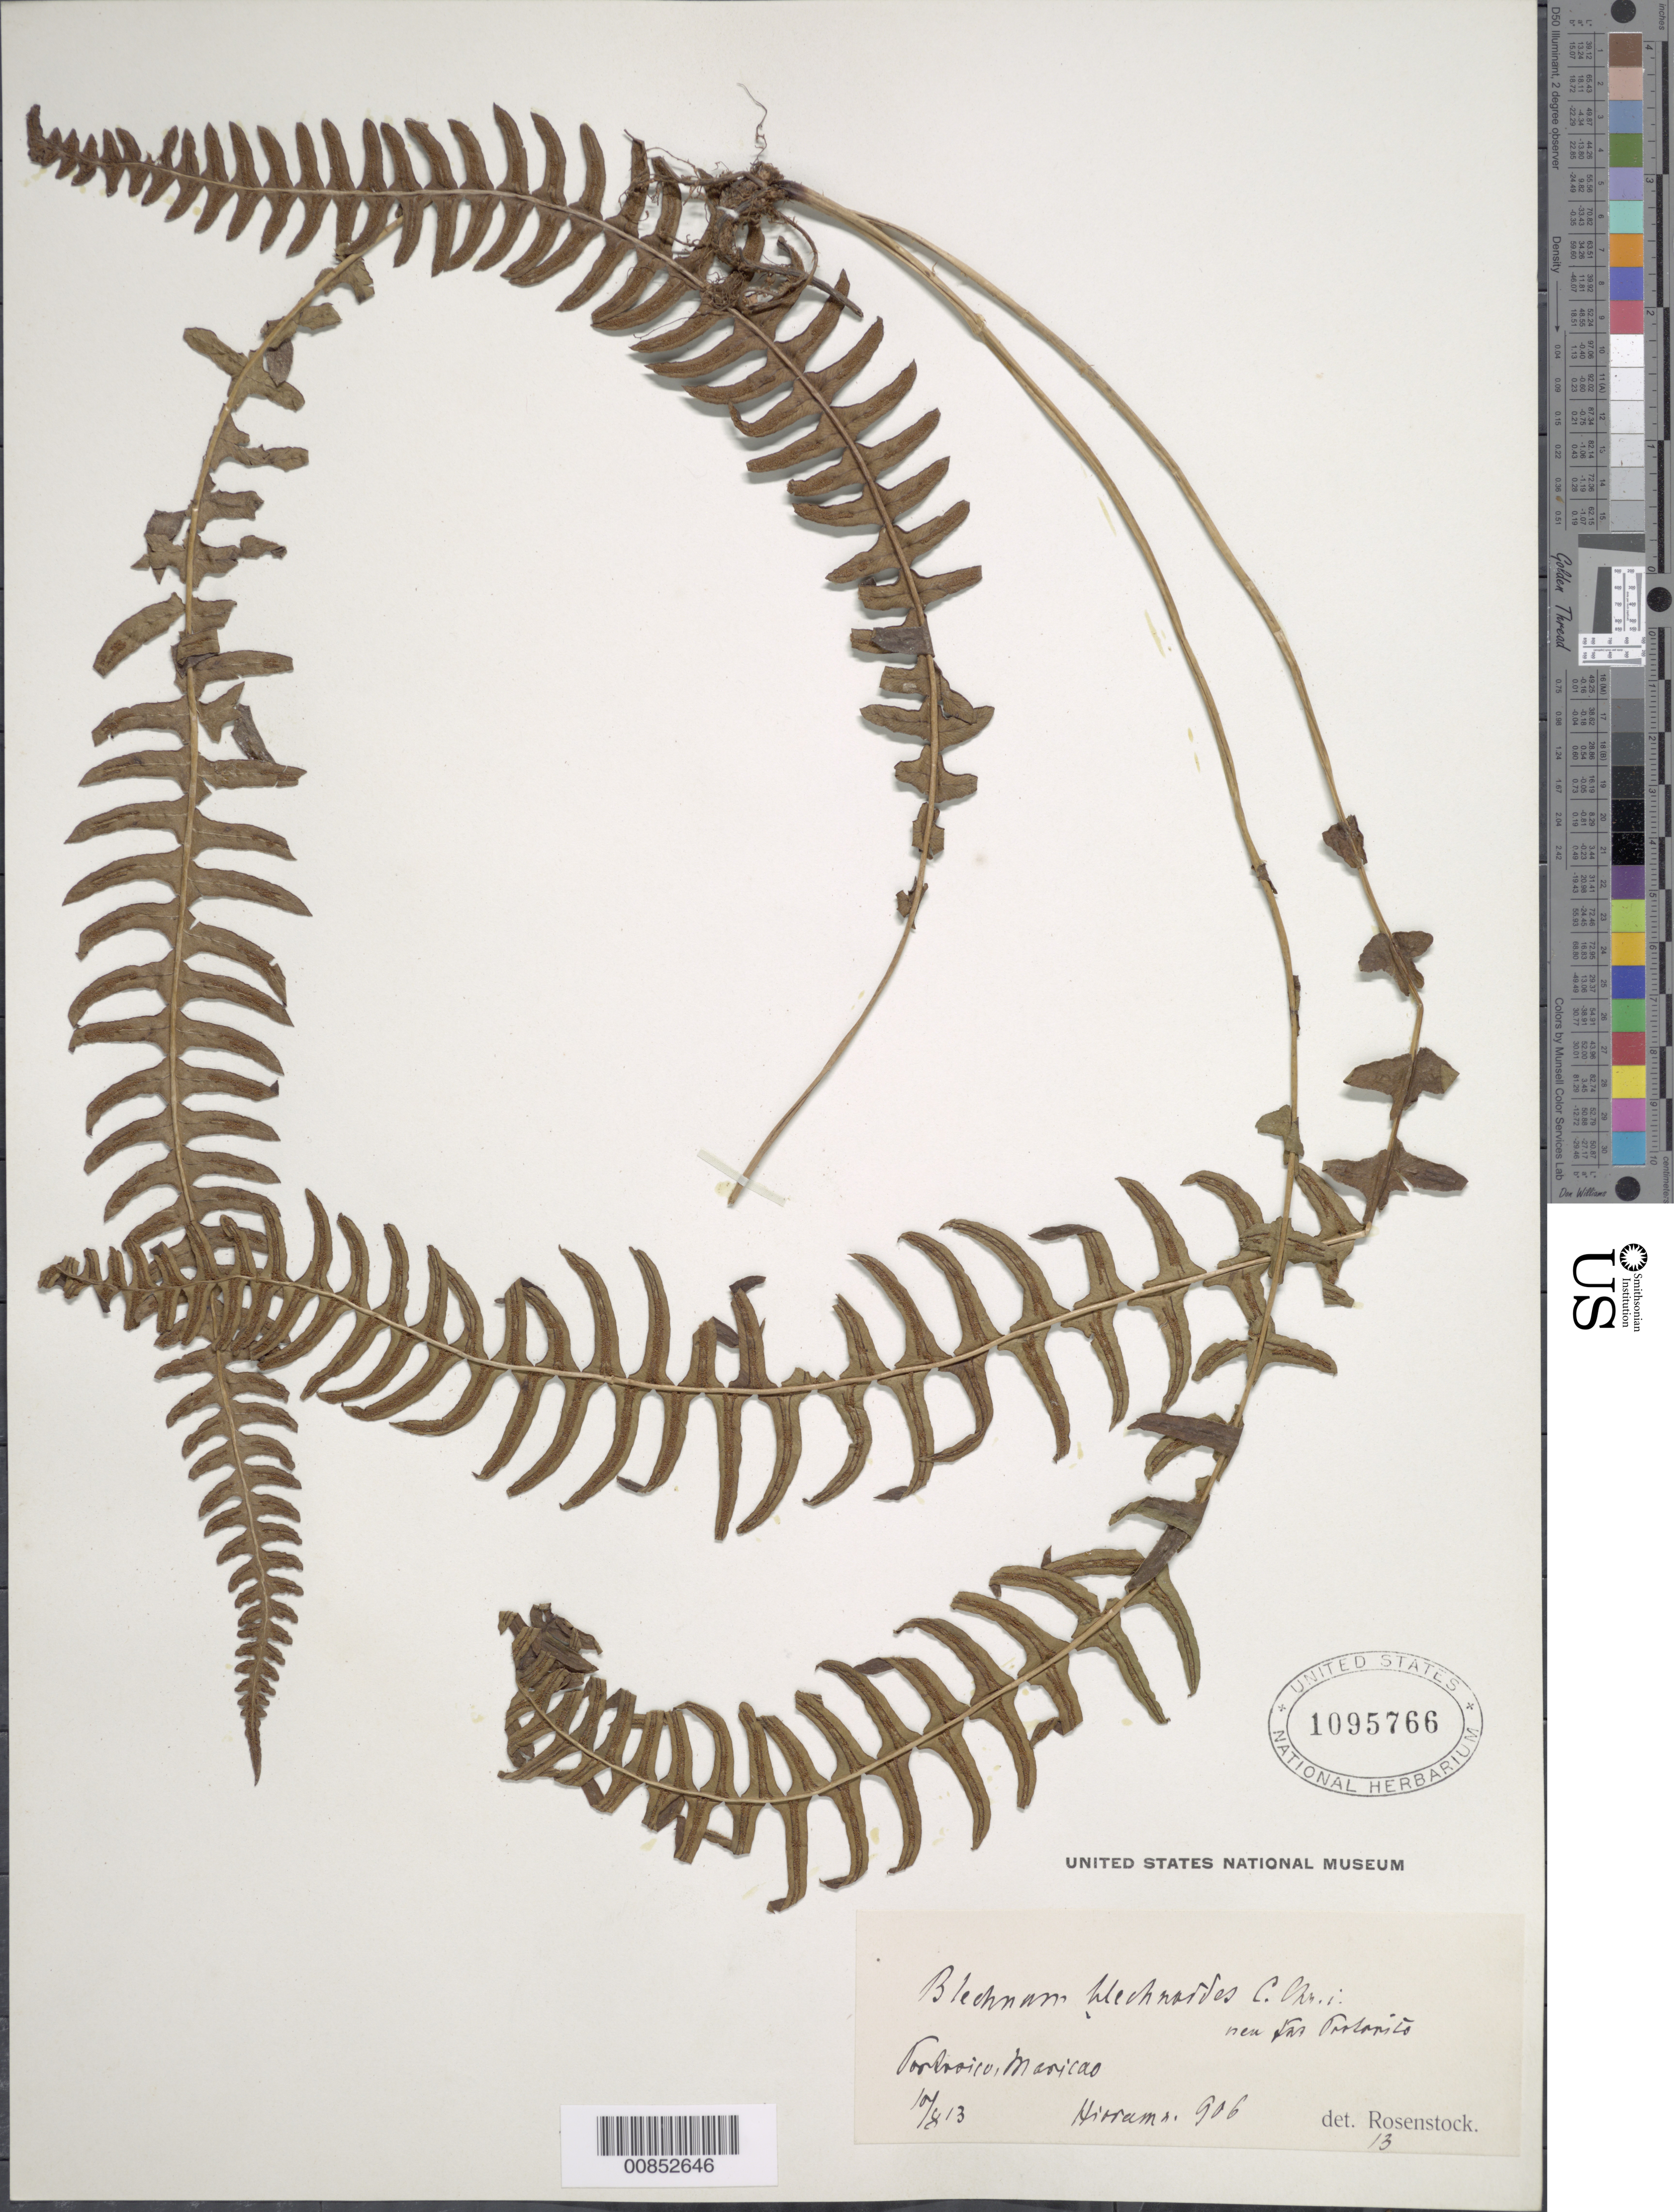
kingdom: Plantae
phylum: Tracheophyta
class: Polypodiopsida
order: Polypodiales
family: Blechnaceae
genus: Blechnum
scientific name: Blechnum unilaterale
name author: Sw.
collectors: Bro. Hioram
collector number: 906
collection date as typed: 10 Aug 1913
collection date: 1913-08-10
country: Puerto Rico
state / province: Maricao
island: Puerto Rico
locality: Maricao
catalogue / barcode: US 1095766